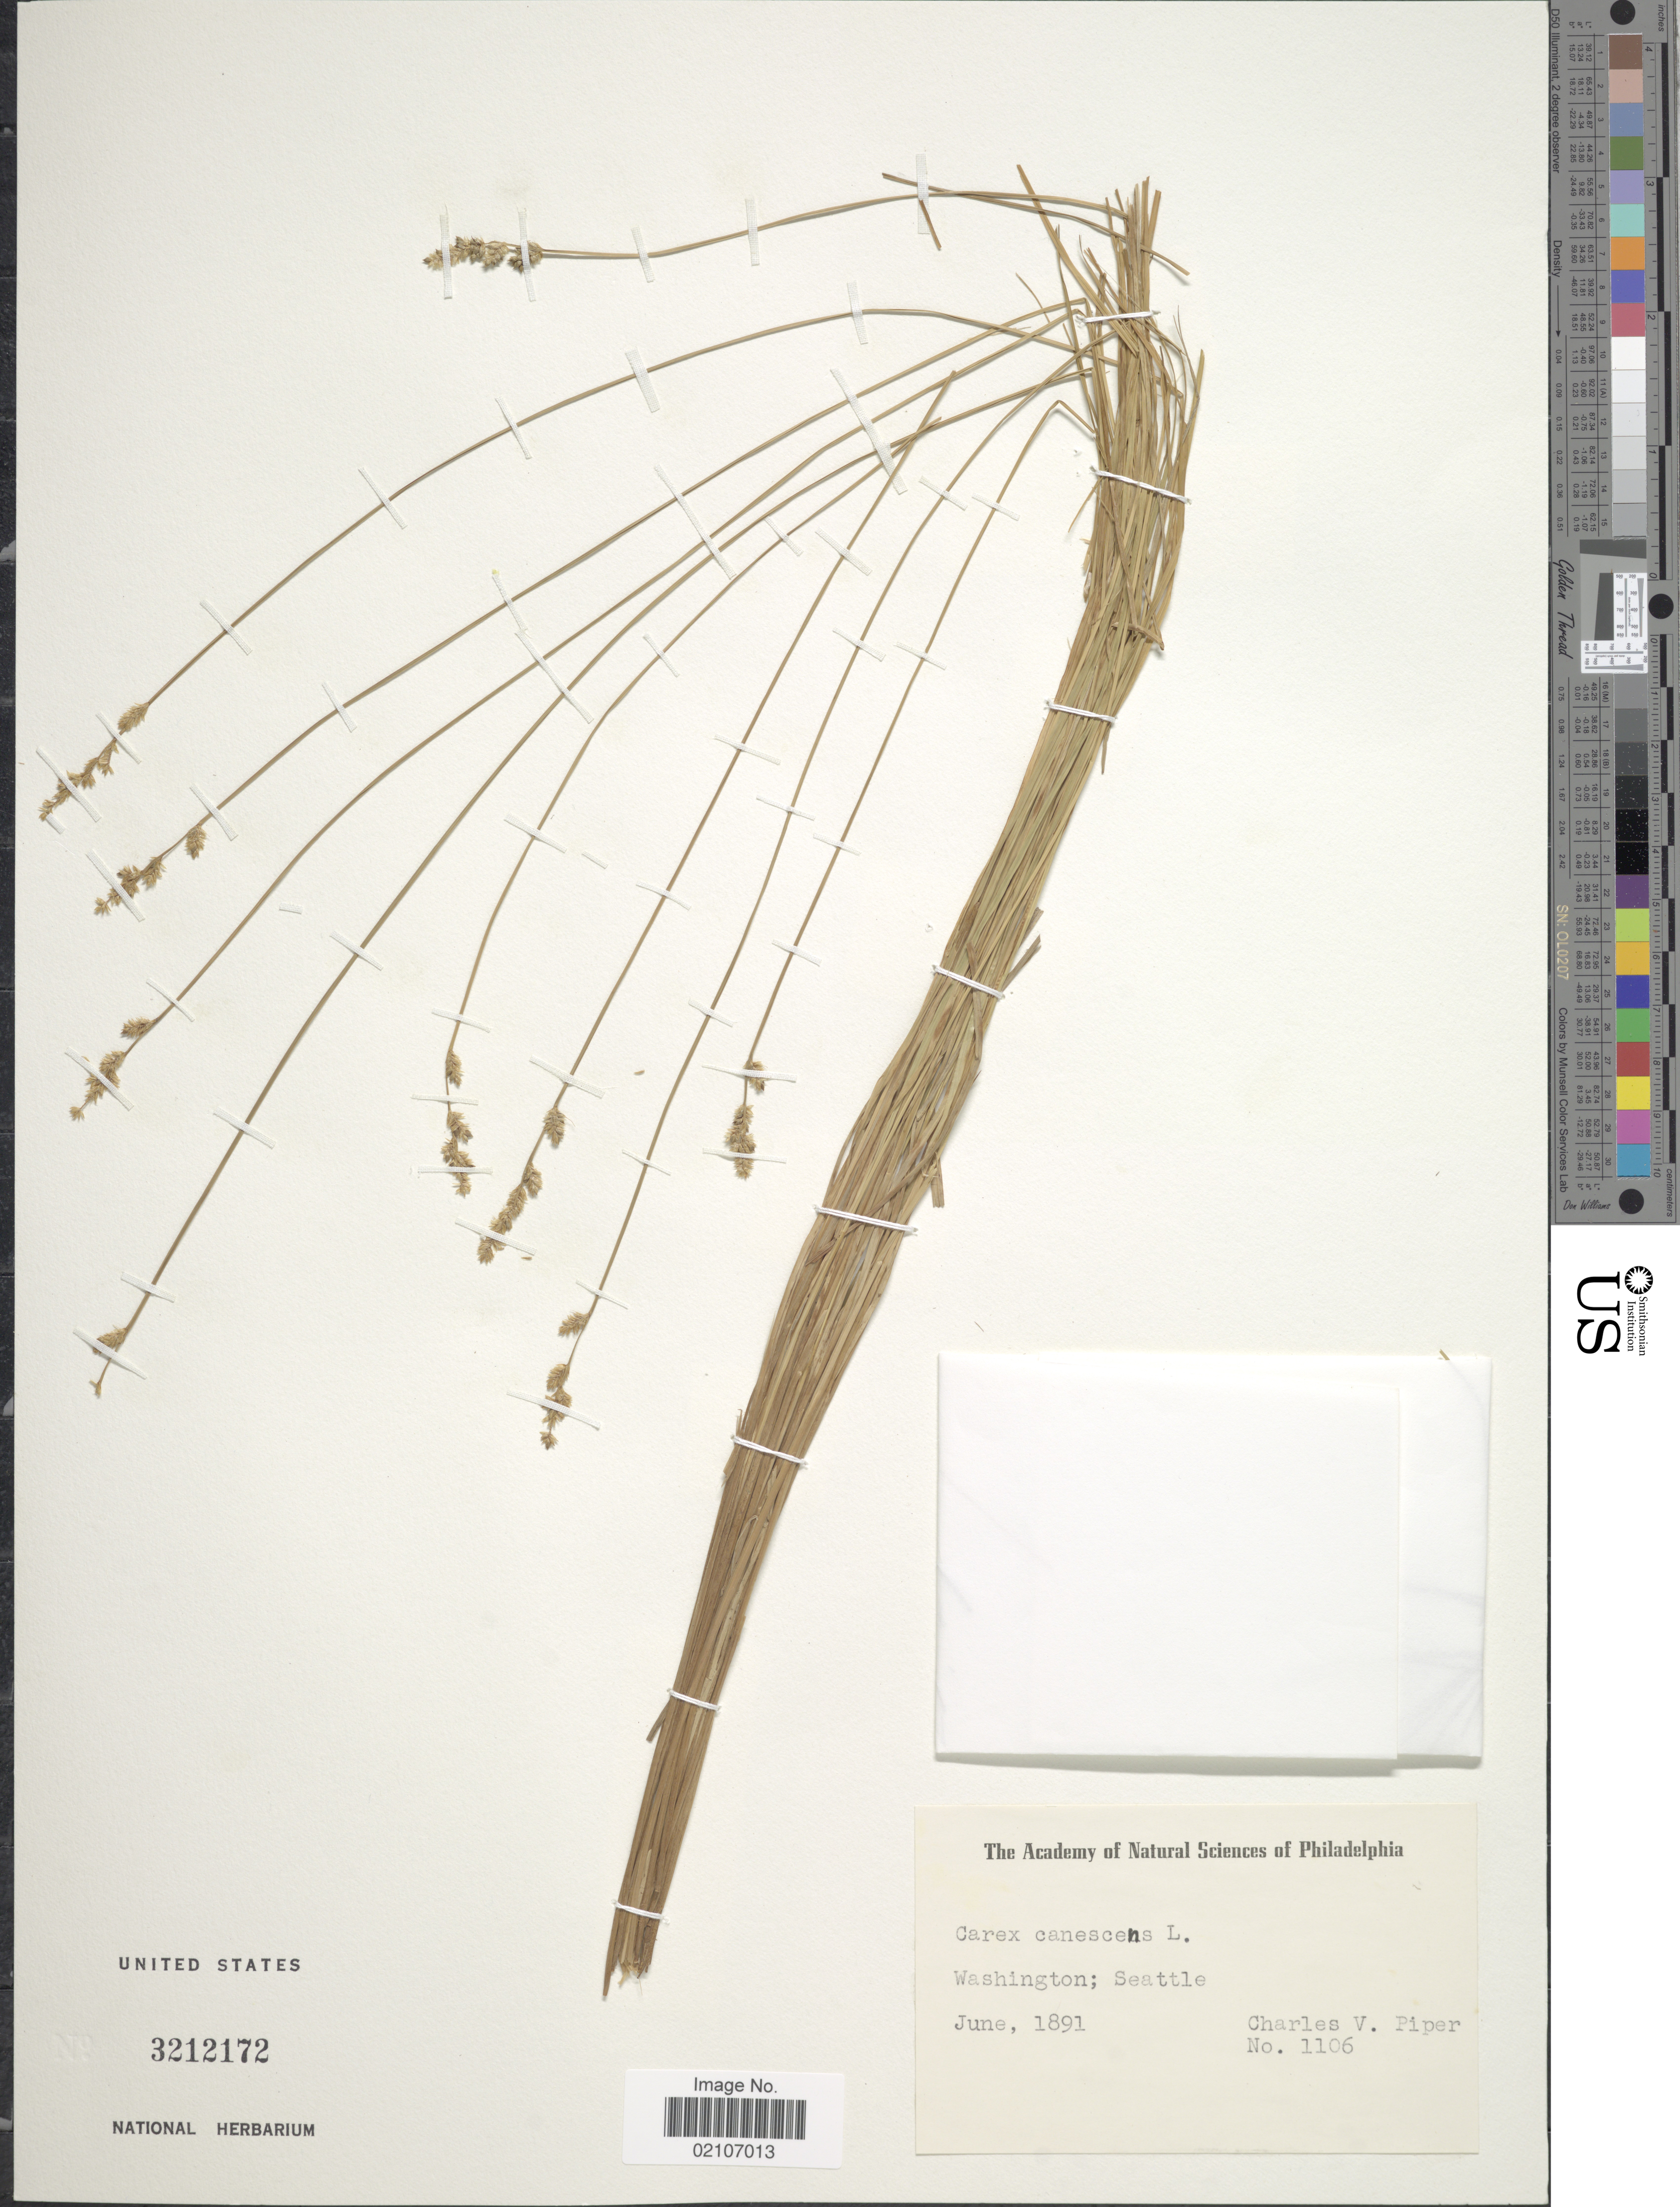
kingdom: Plantae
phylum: Tracheophyta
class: Liliopsida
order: Poales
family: Cyperaceae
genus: Carex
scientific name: Carex canescens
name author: L.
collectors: C. V. Piper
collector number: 1106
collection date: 1891-06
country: United States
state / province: Washington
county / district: King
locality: Seattle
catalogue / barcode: US 3212172